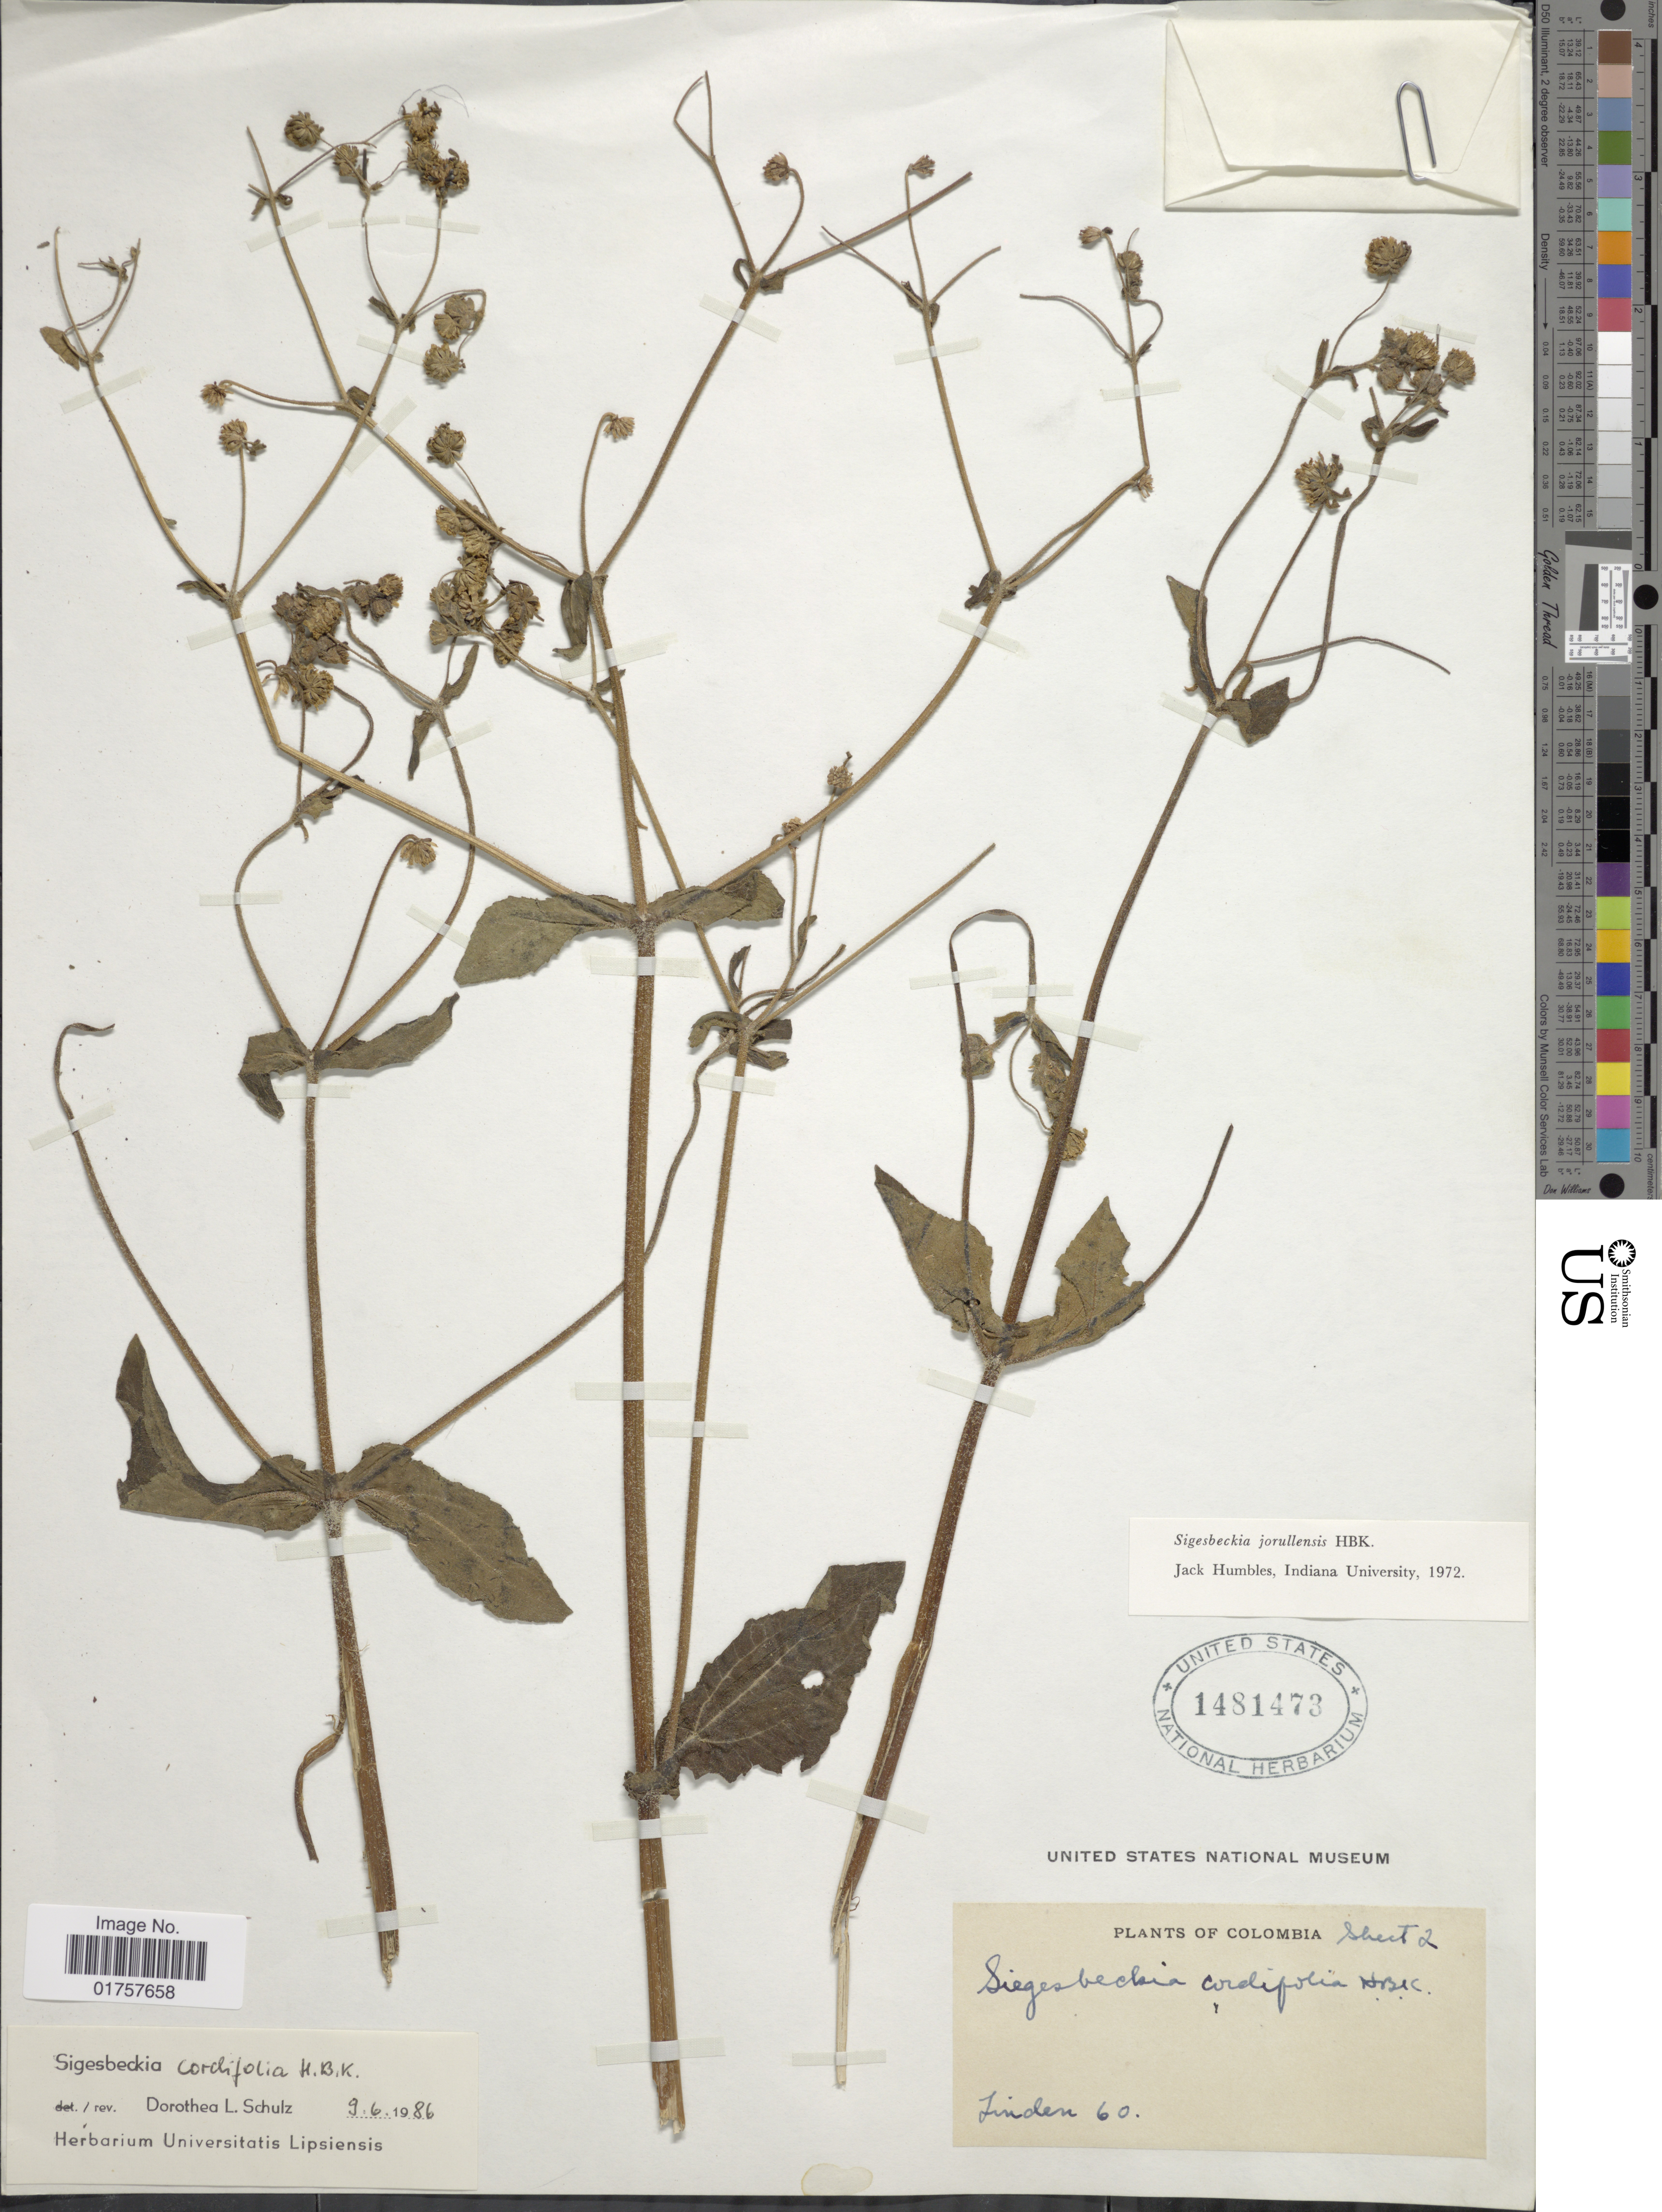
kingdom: Plantae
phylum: Tracheophyta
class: Magnoliopsida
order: Asterales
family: Asteraceae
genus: Sigesbeckia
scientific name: Sigesbeckia cordifolia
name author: Kunth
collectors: -- Linden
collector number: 60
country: Colombia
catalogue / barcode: US 1481473